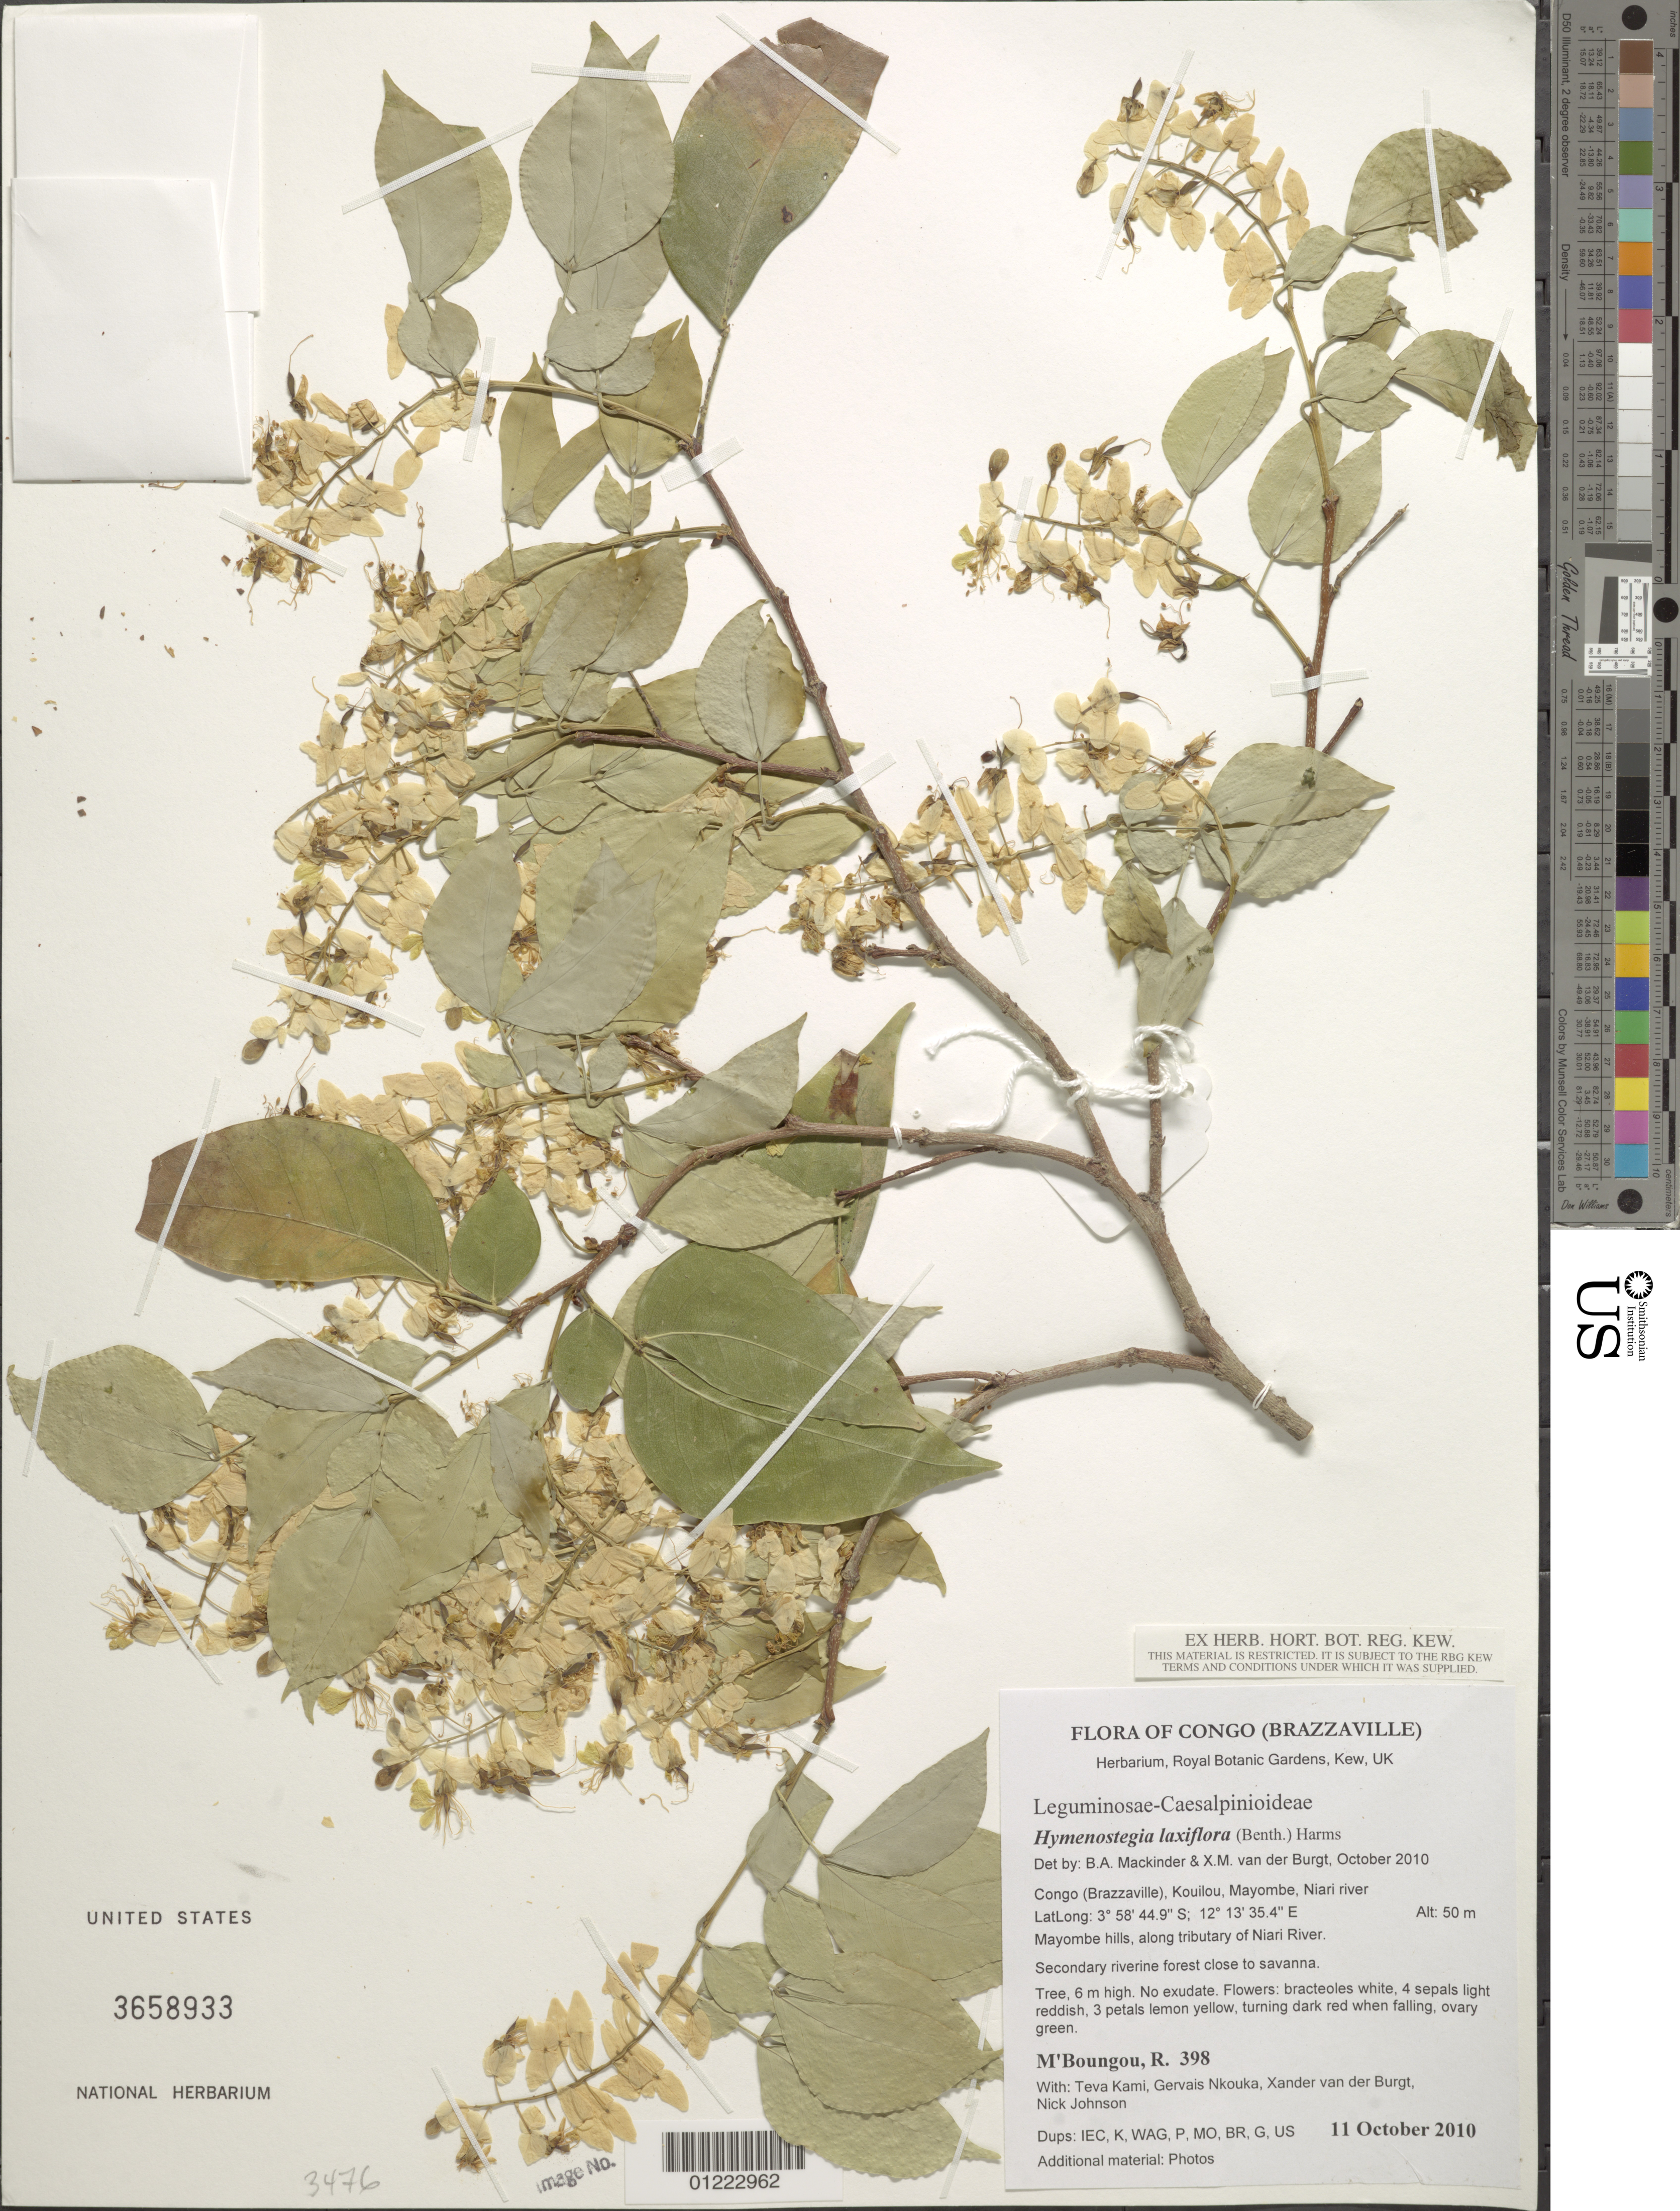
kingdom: Plantae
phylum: Tracheophyta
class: Magnoliopsida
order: Fabales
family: Fabaceae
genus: Annea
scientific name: Annea laxiflora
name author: (Benth.) Mackinder & Wieringa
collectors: R. M'Boungou, R. T. Kami, G. Nkouka, X. M. van der Burgt & N. Johnson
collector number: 398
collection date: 2010-10-11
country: Congo, Republic of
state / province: Kouilou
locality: Brazzaville. Mayombe hills, along tributary of Niari River.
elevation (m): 50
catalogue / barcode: US 3658933